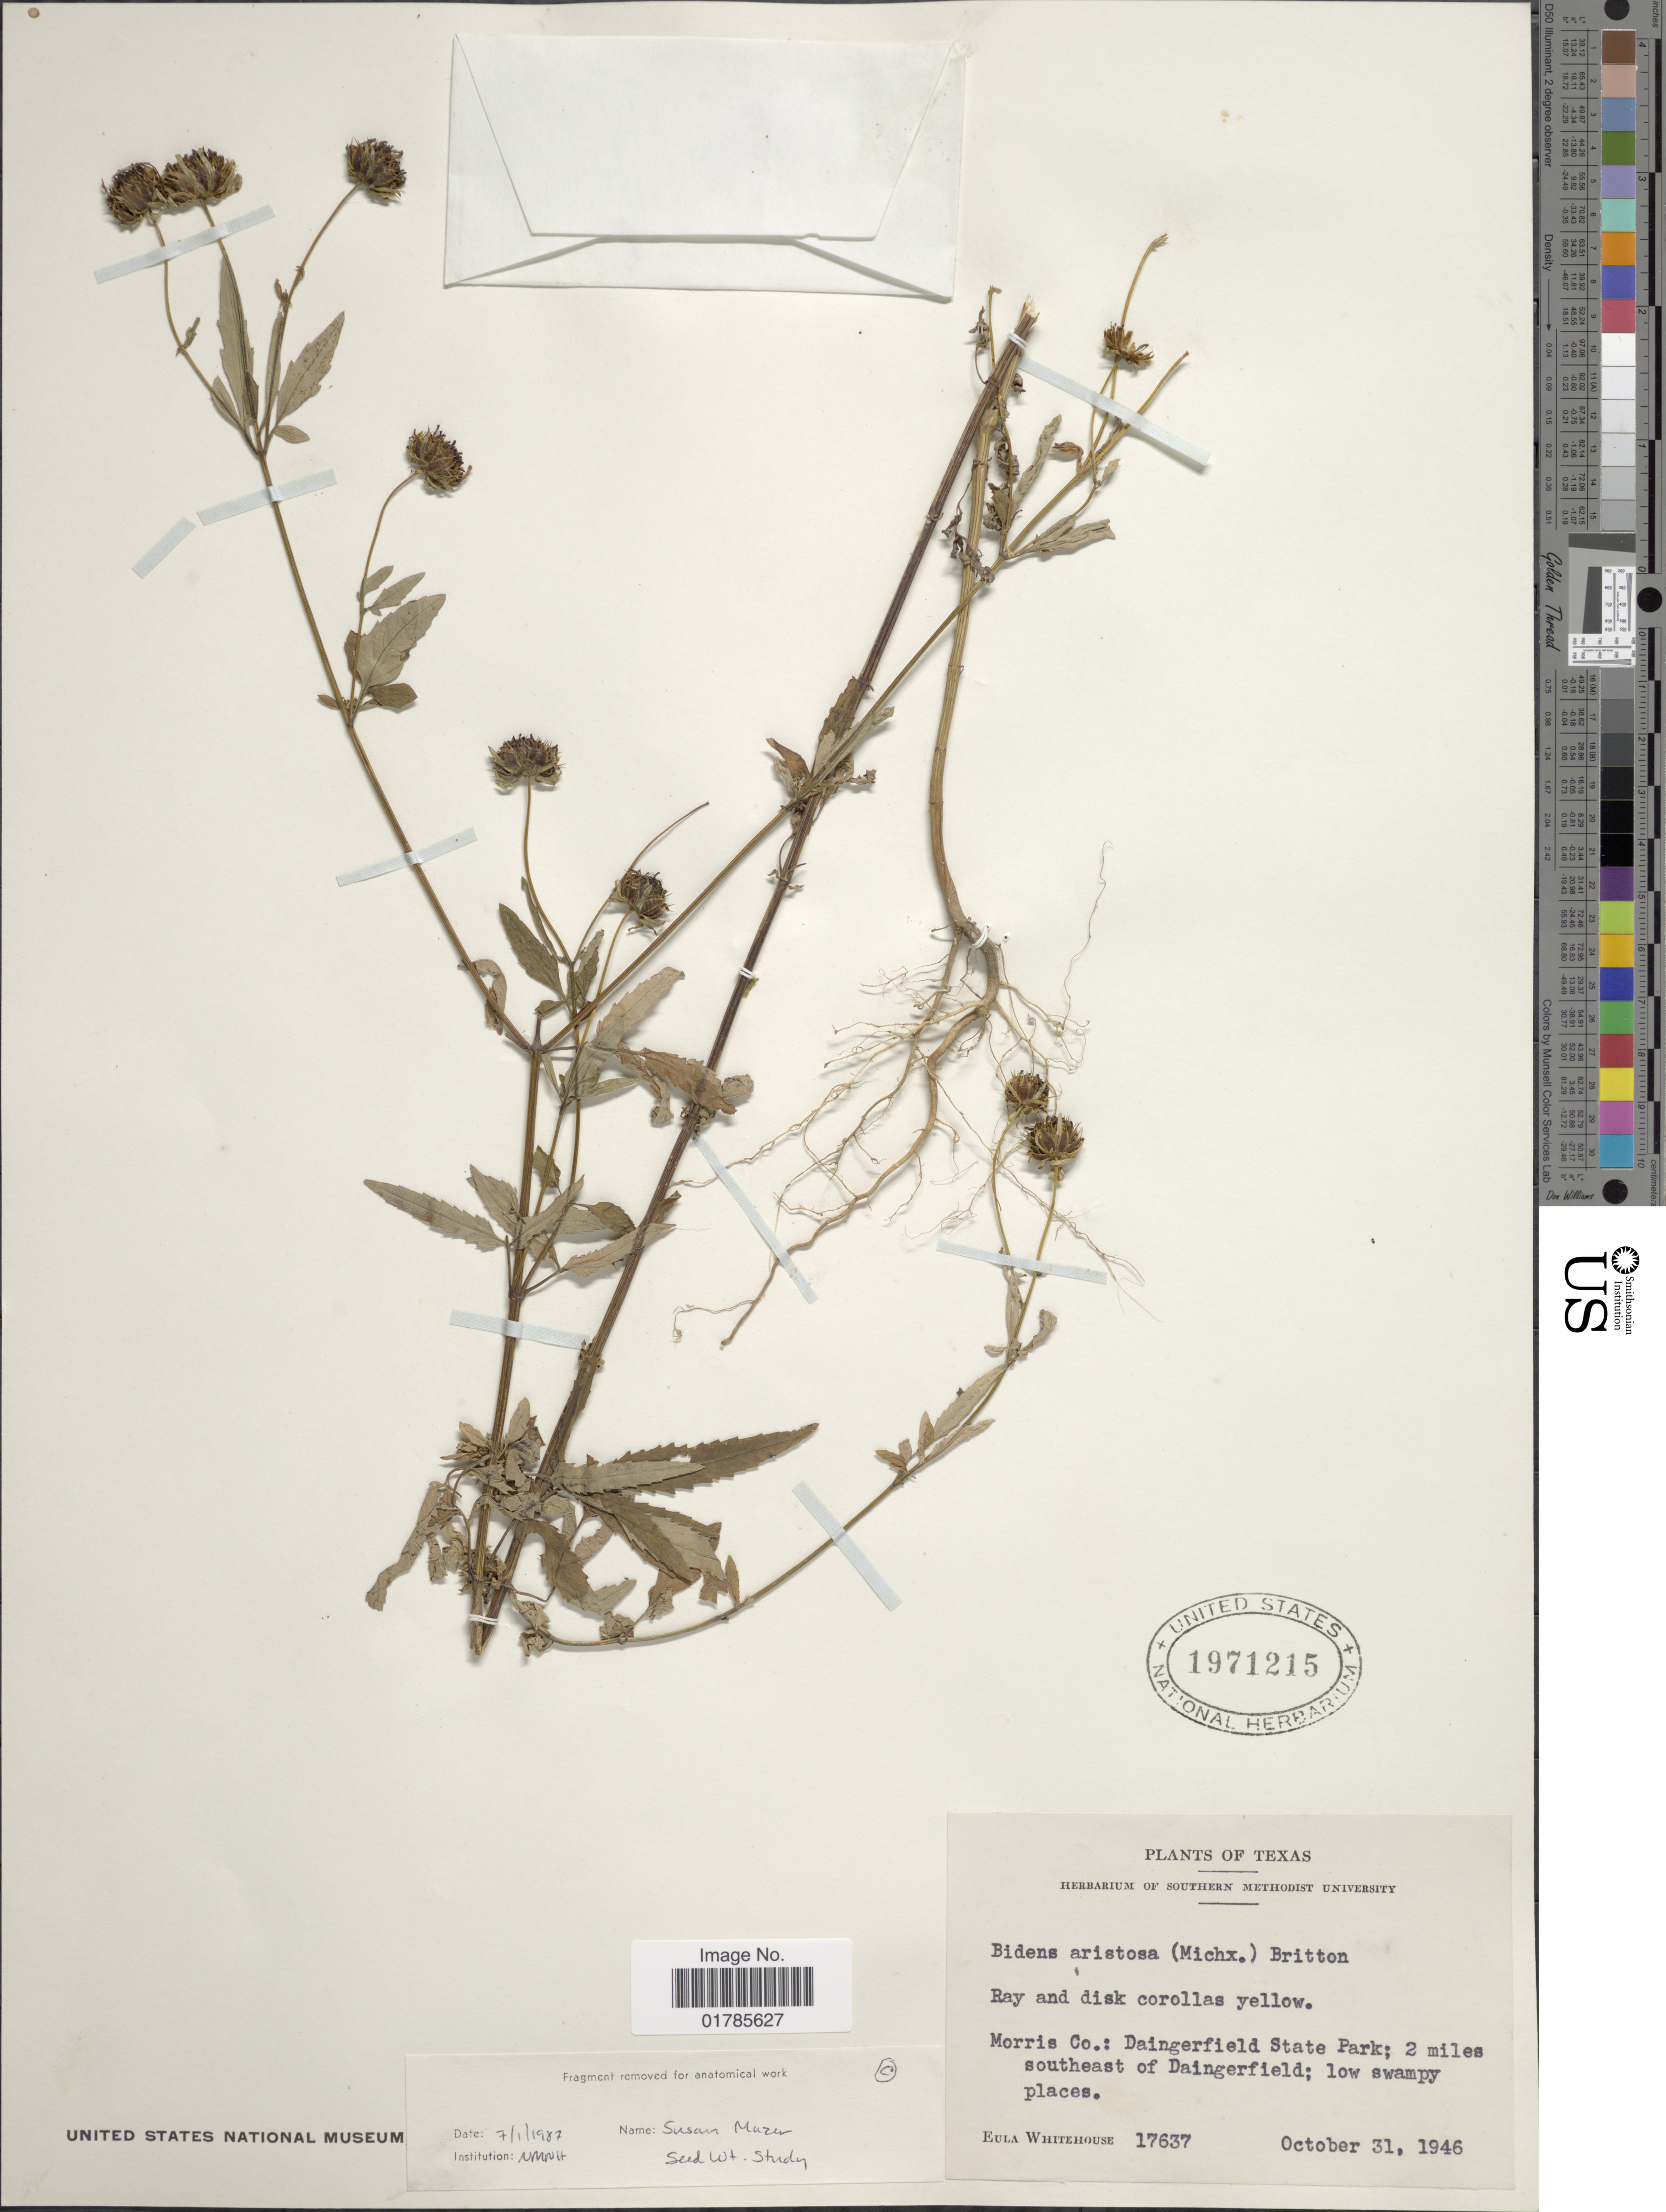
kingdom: Plantae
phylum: Tracheophyta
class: Magnoliopsida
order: Asterales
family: Asteraceae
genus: Bidens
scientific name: Bidens aristosa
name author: (Michx.) Britton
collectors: E. Whitehouse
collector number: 17637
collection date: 1946-10-31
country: United States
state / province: Texas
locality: Morris Co.L Daingerfield State Park; 2 miles southeast of Daingerfield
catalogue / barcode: US 1971215